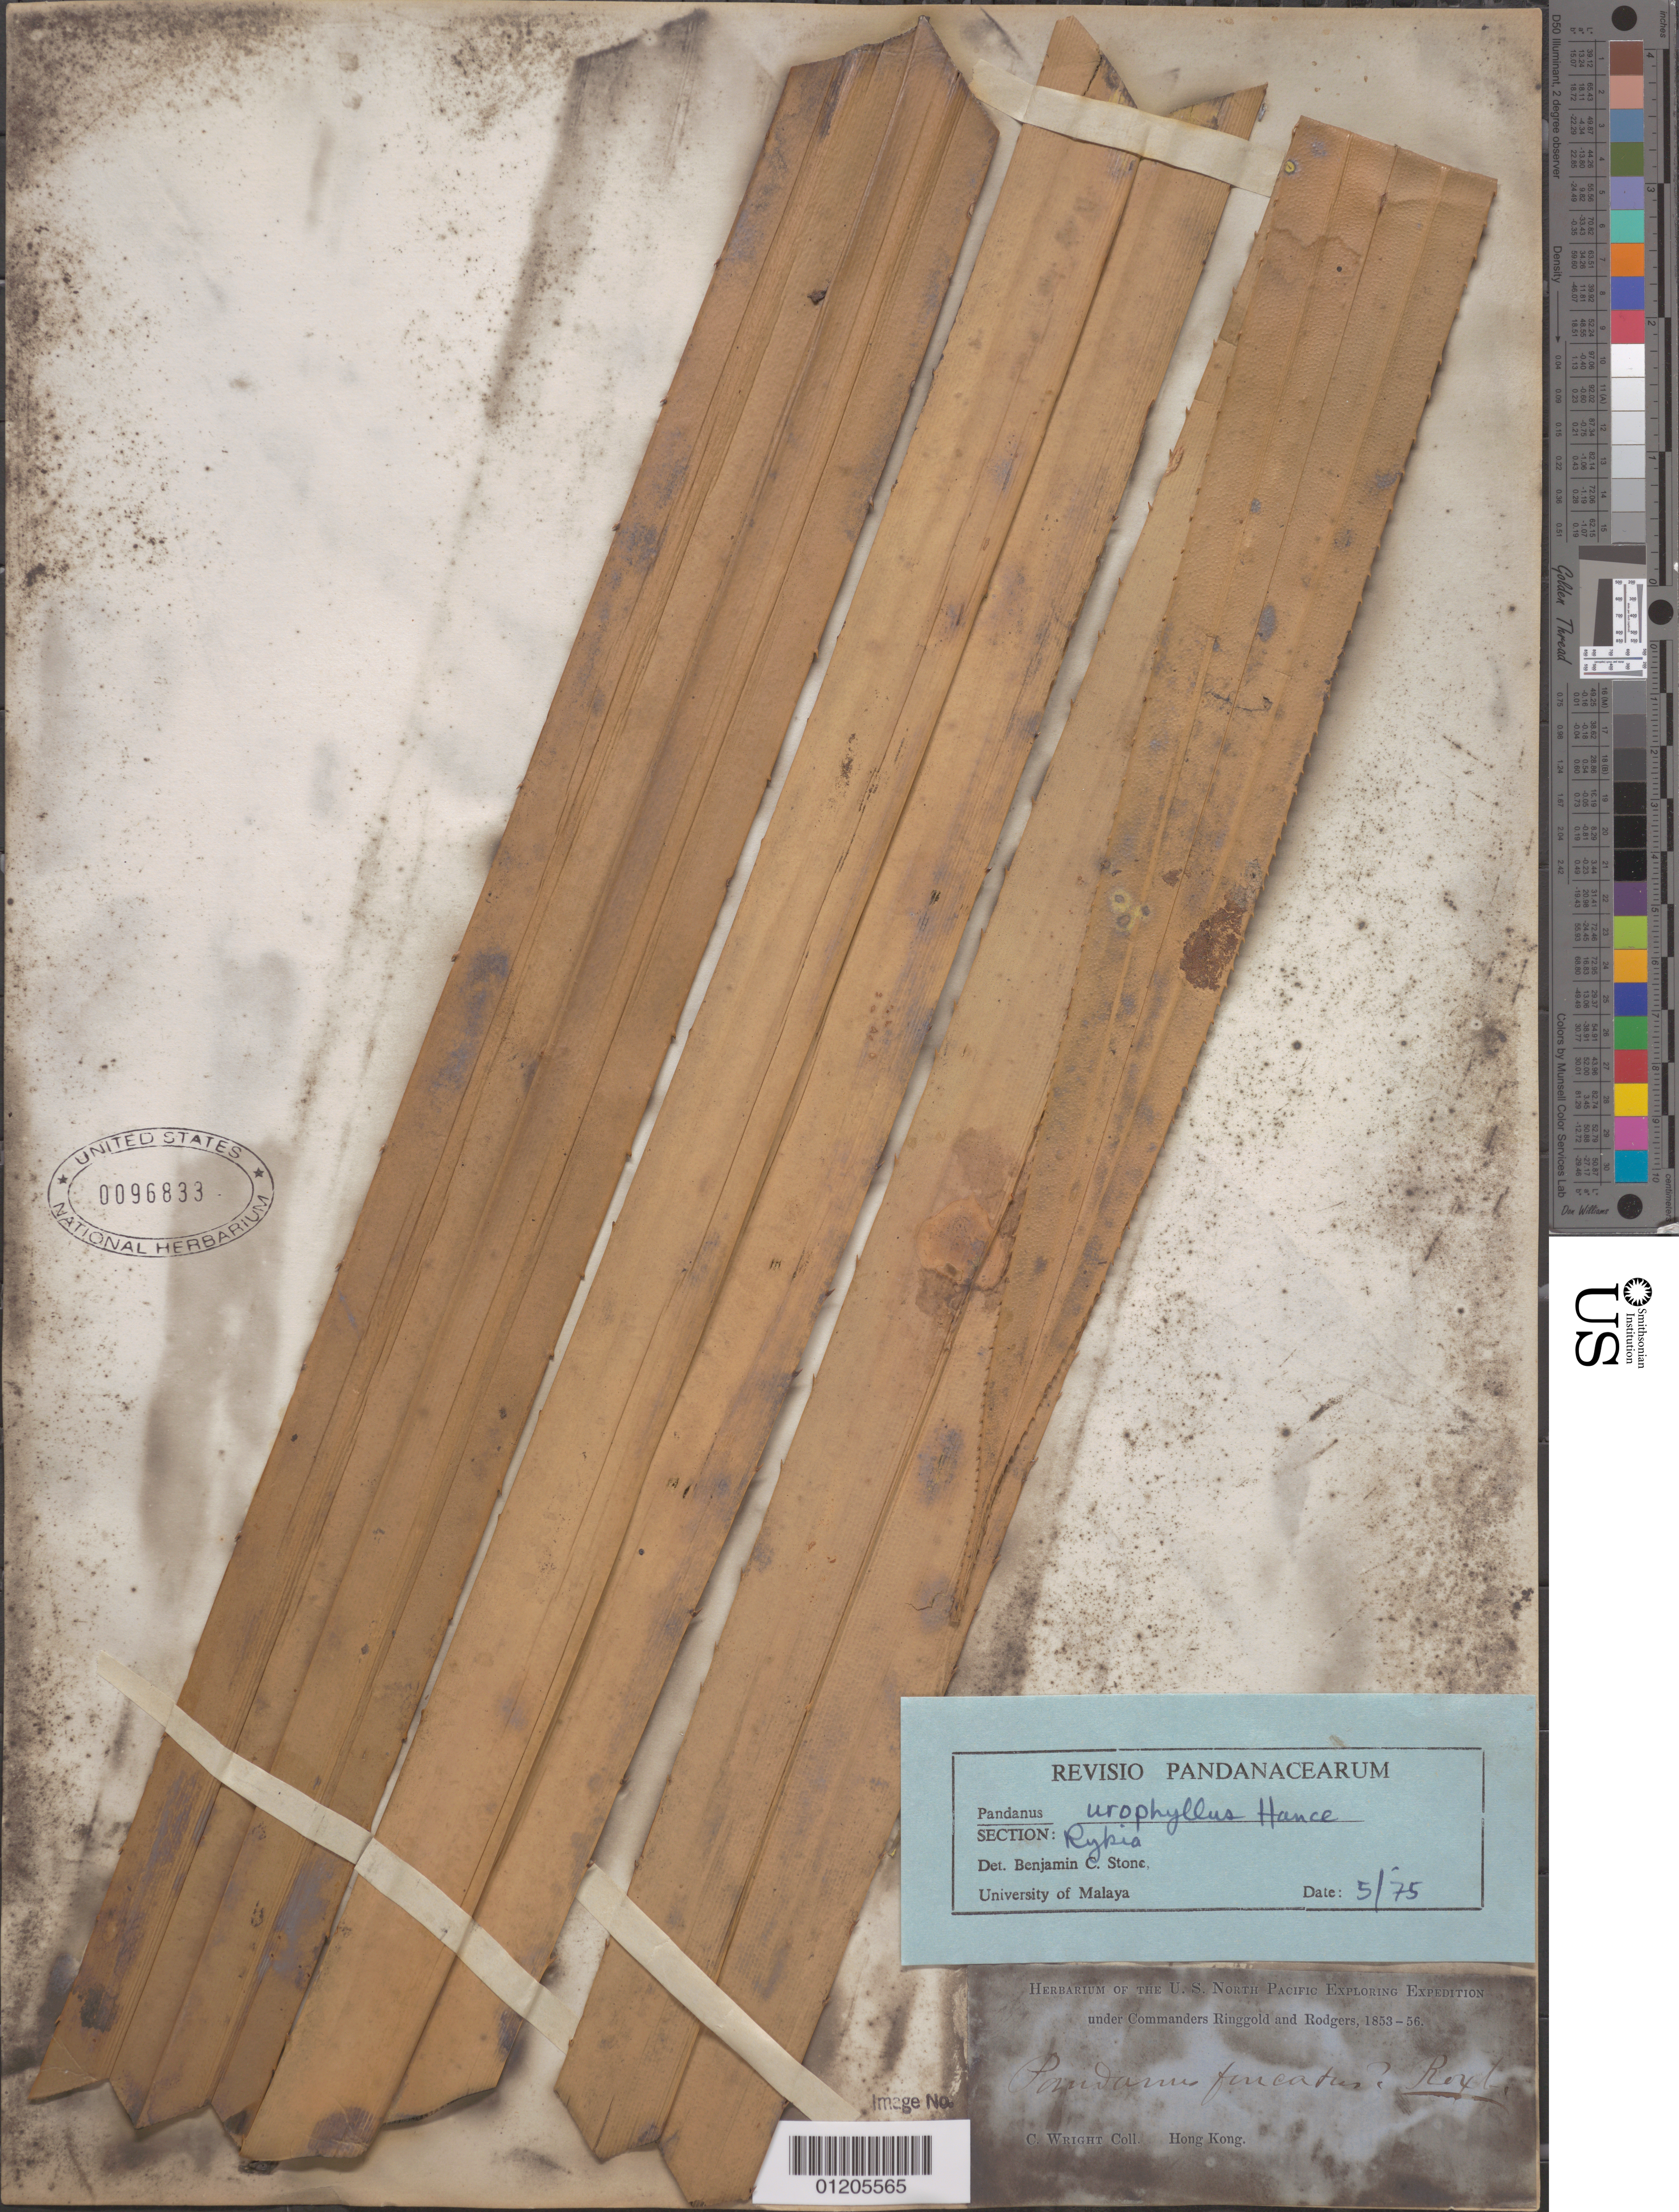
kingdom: Plantae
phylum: Tracheophyta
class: Liliopsida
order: Pandanales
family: Pandanaceae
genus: Pandanus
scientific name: Pandanus urophyllus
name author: Hance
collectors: C. Wright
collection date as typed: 1853 to -- -- 1856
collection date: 1853/1856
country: China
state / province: Hong Kong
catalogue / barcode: US 96833